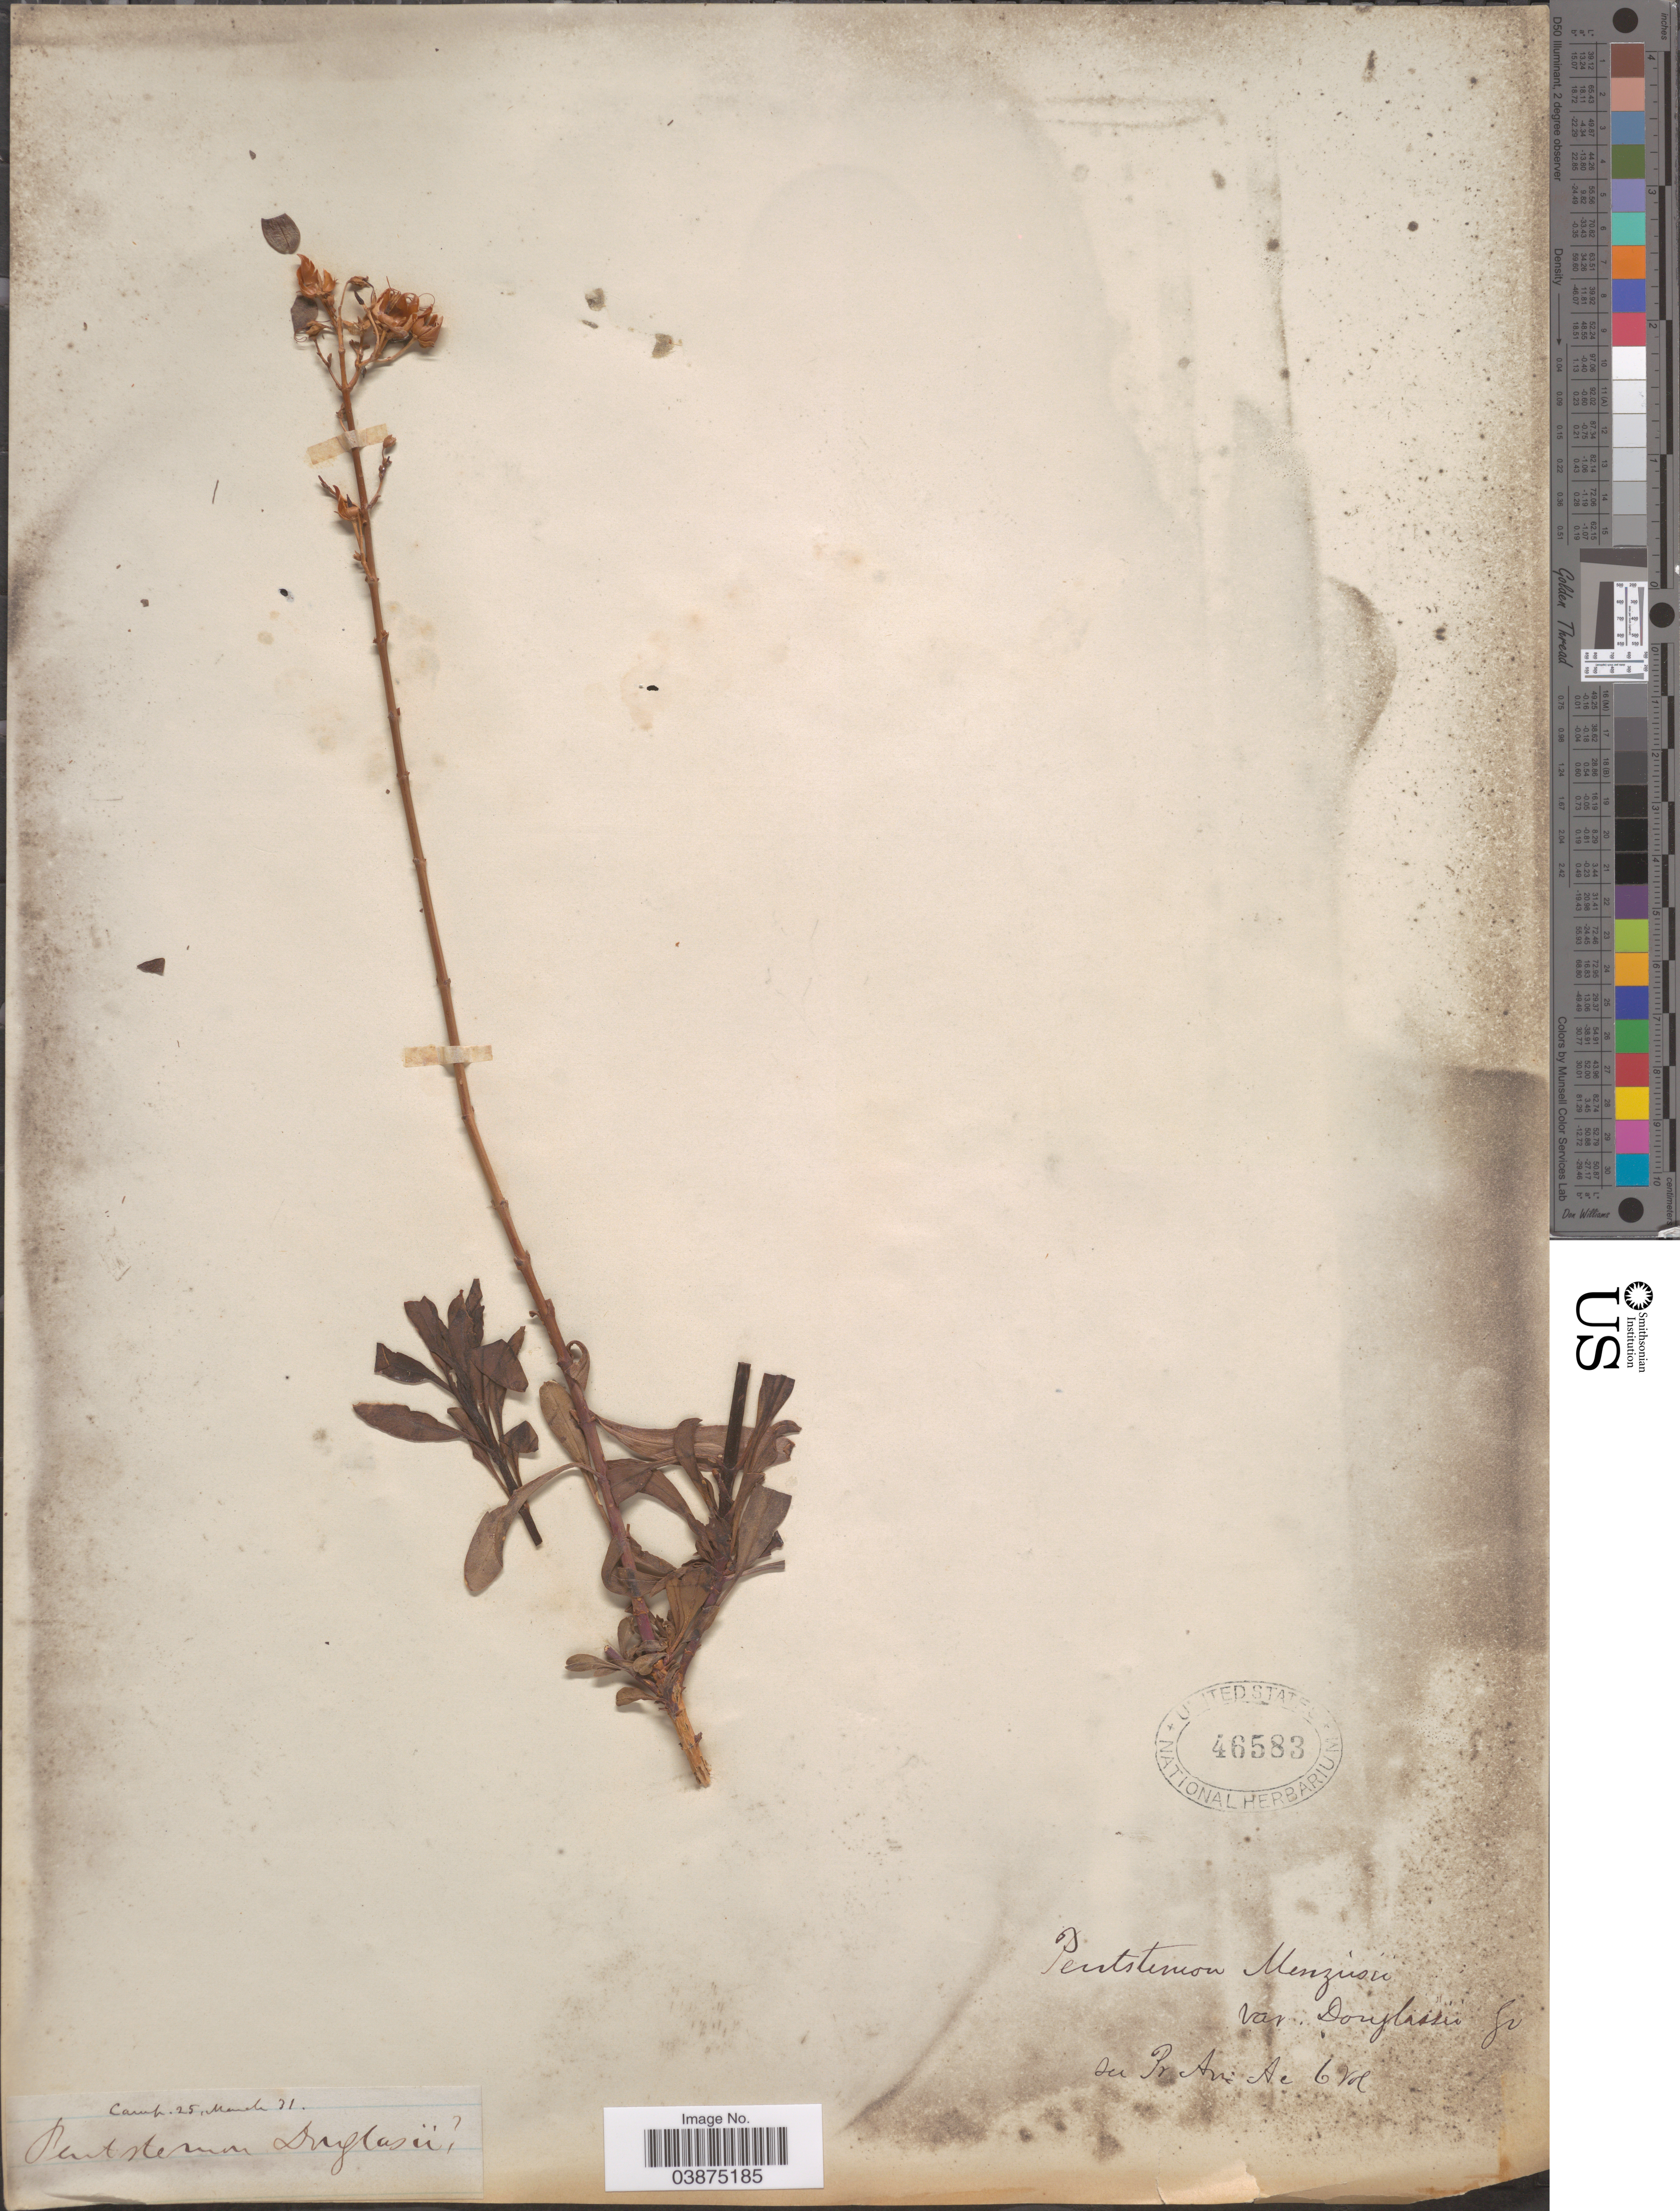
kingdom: Plantae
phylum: Tracheophyta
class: Magnoliopsida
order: Lamiales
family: Plantaginaceae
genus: Penstemon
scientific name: Penstemon douglasii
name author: Hook.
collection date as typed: Transcribed d/m/y: 25/3/31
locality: Camp.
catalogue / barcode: US 46583